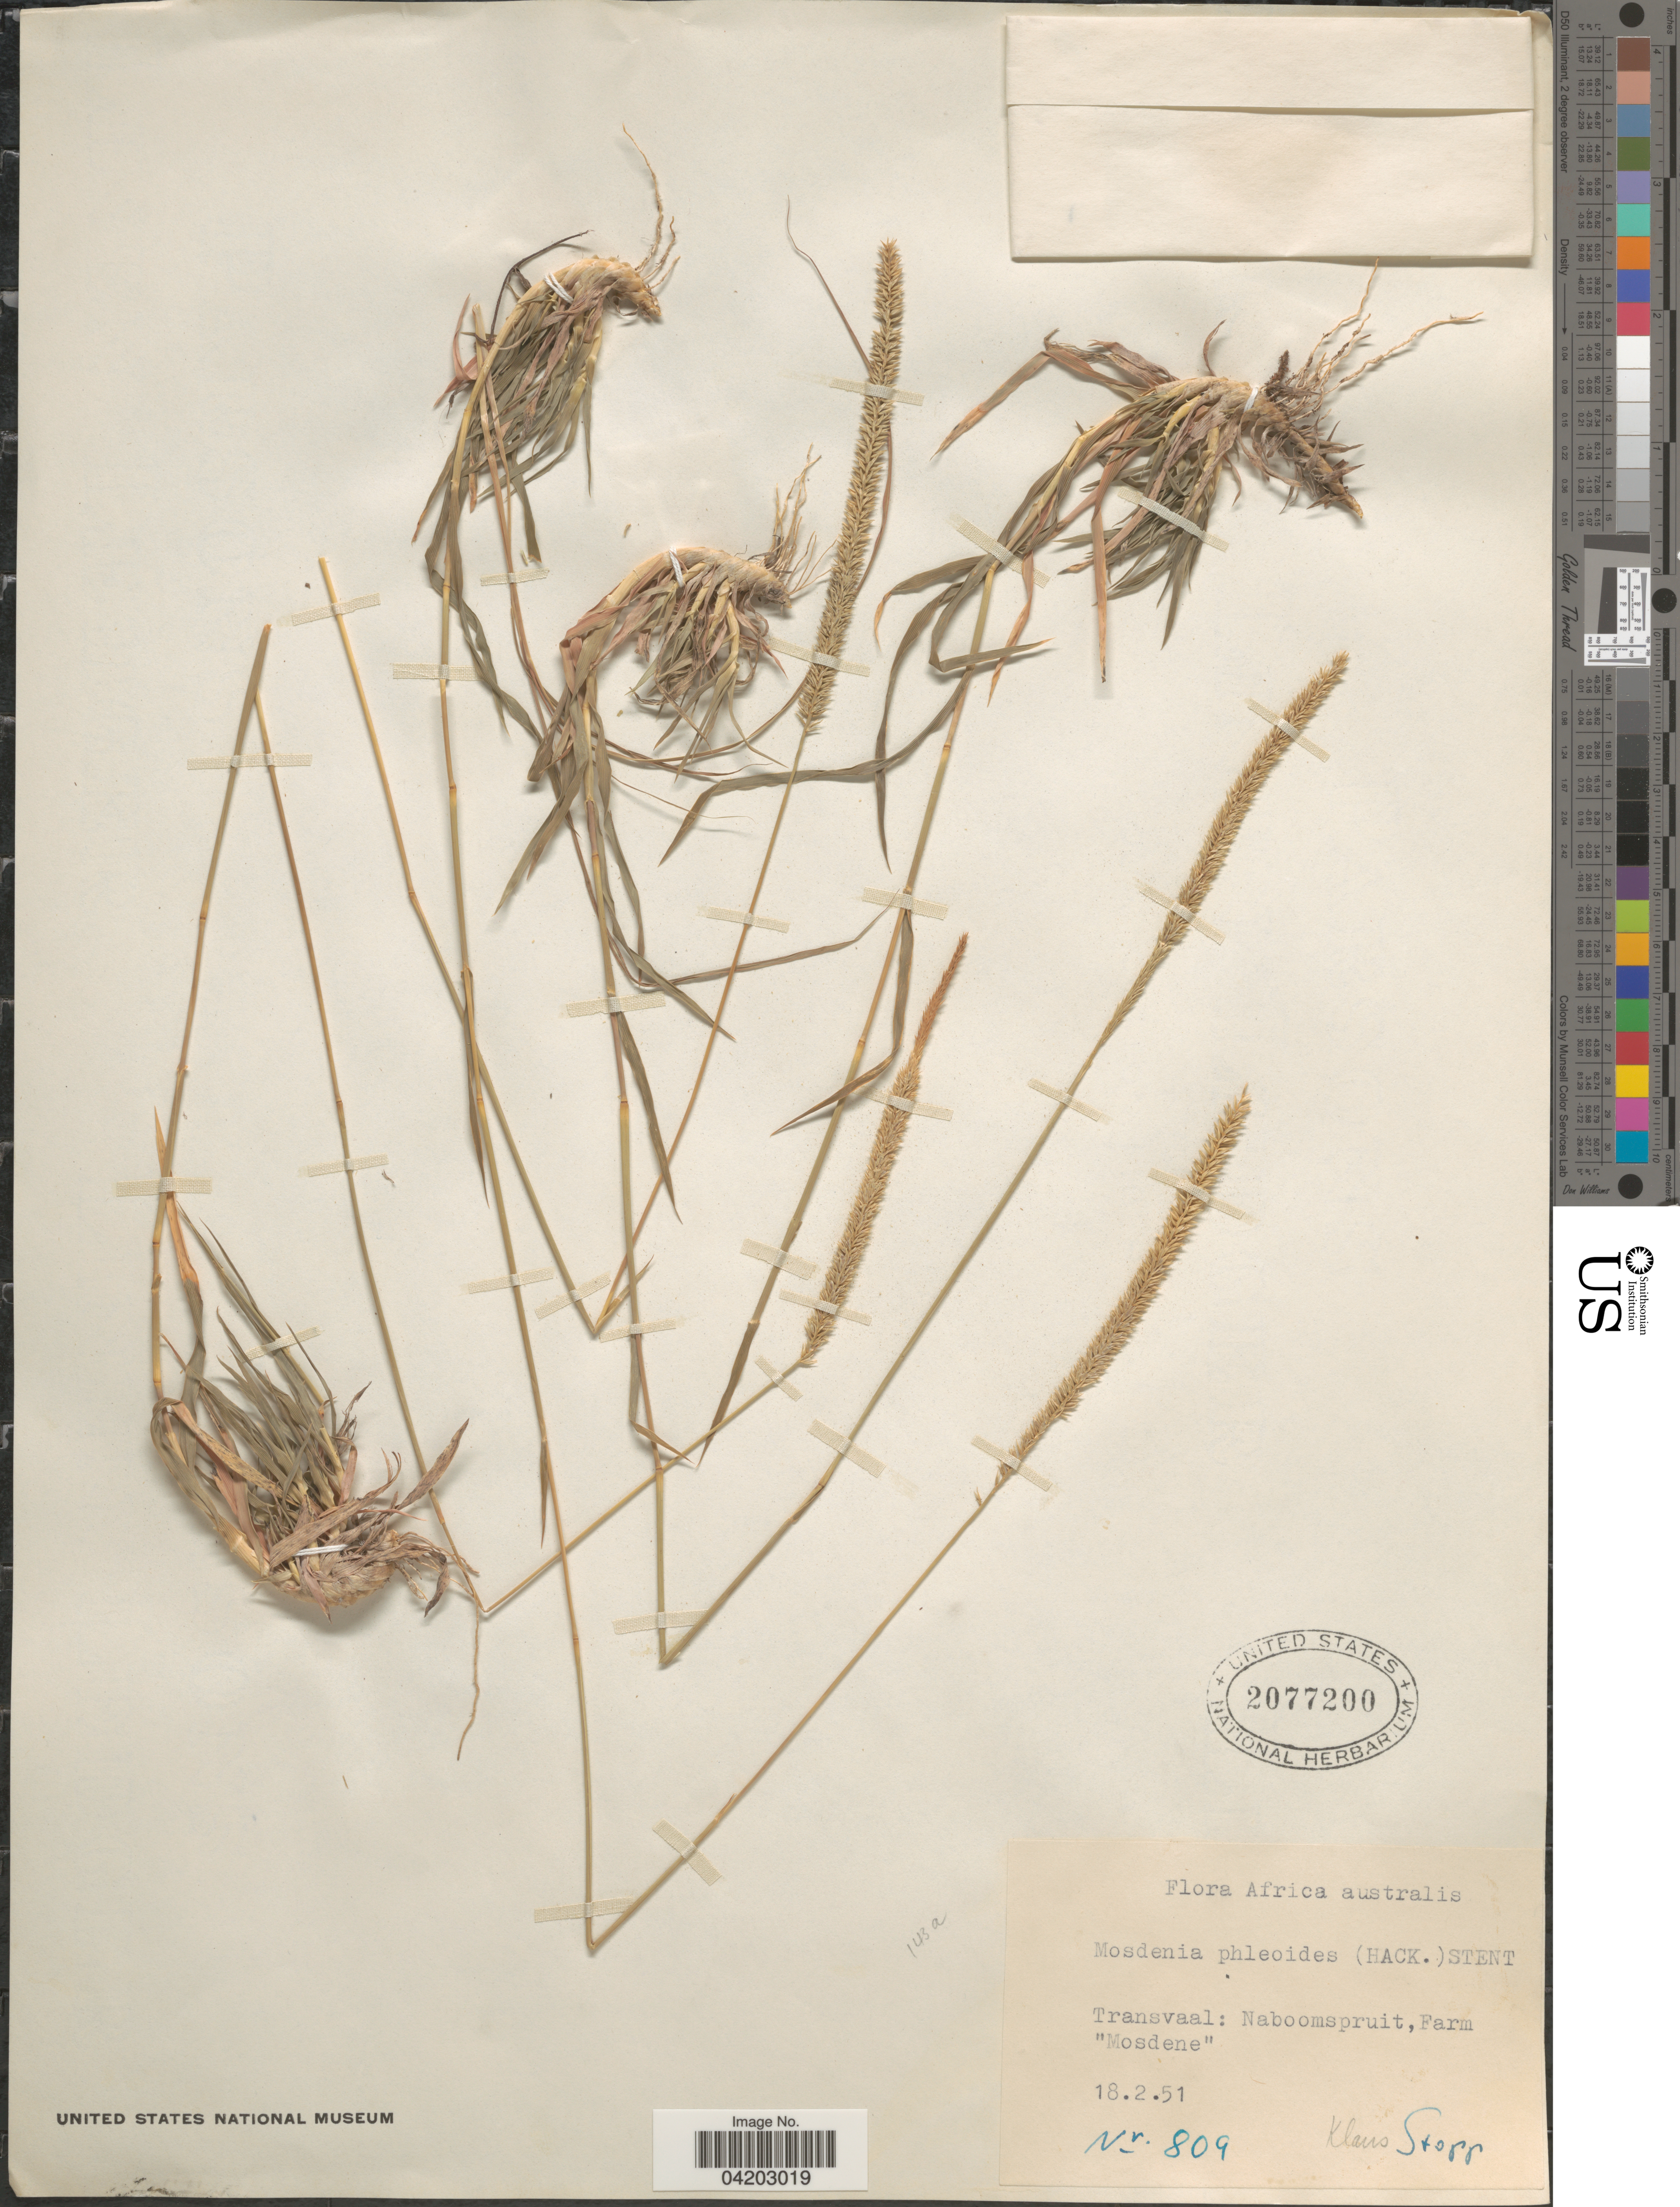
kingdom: Plantae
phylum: Tracheophyta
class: Liliopsida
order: Poales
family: Poaceae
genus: Mosdenia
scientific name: Mosdenia leptostachys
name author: (Ficalho & Hiern) Clayton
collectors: K. Stopp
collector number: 809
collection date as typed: Transcribed d/m/y: 18/2/51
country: South Africa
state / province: Limpopo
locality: Africa australis. Transvaal: Naboomspruit, Farm "Mosdene".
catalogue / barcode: US 2077200